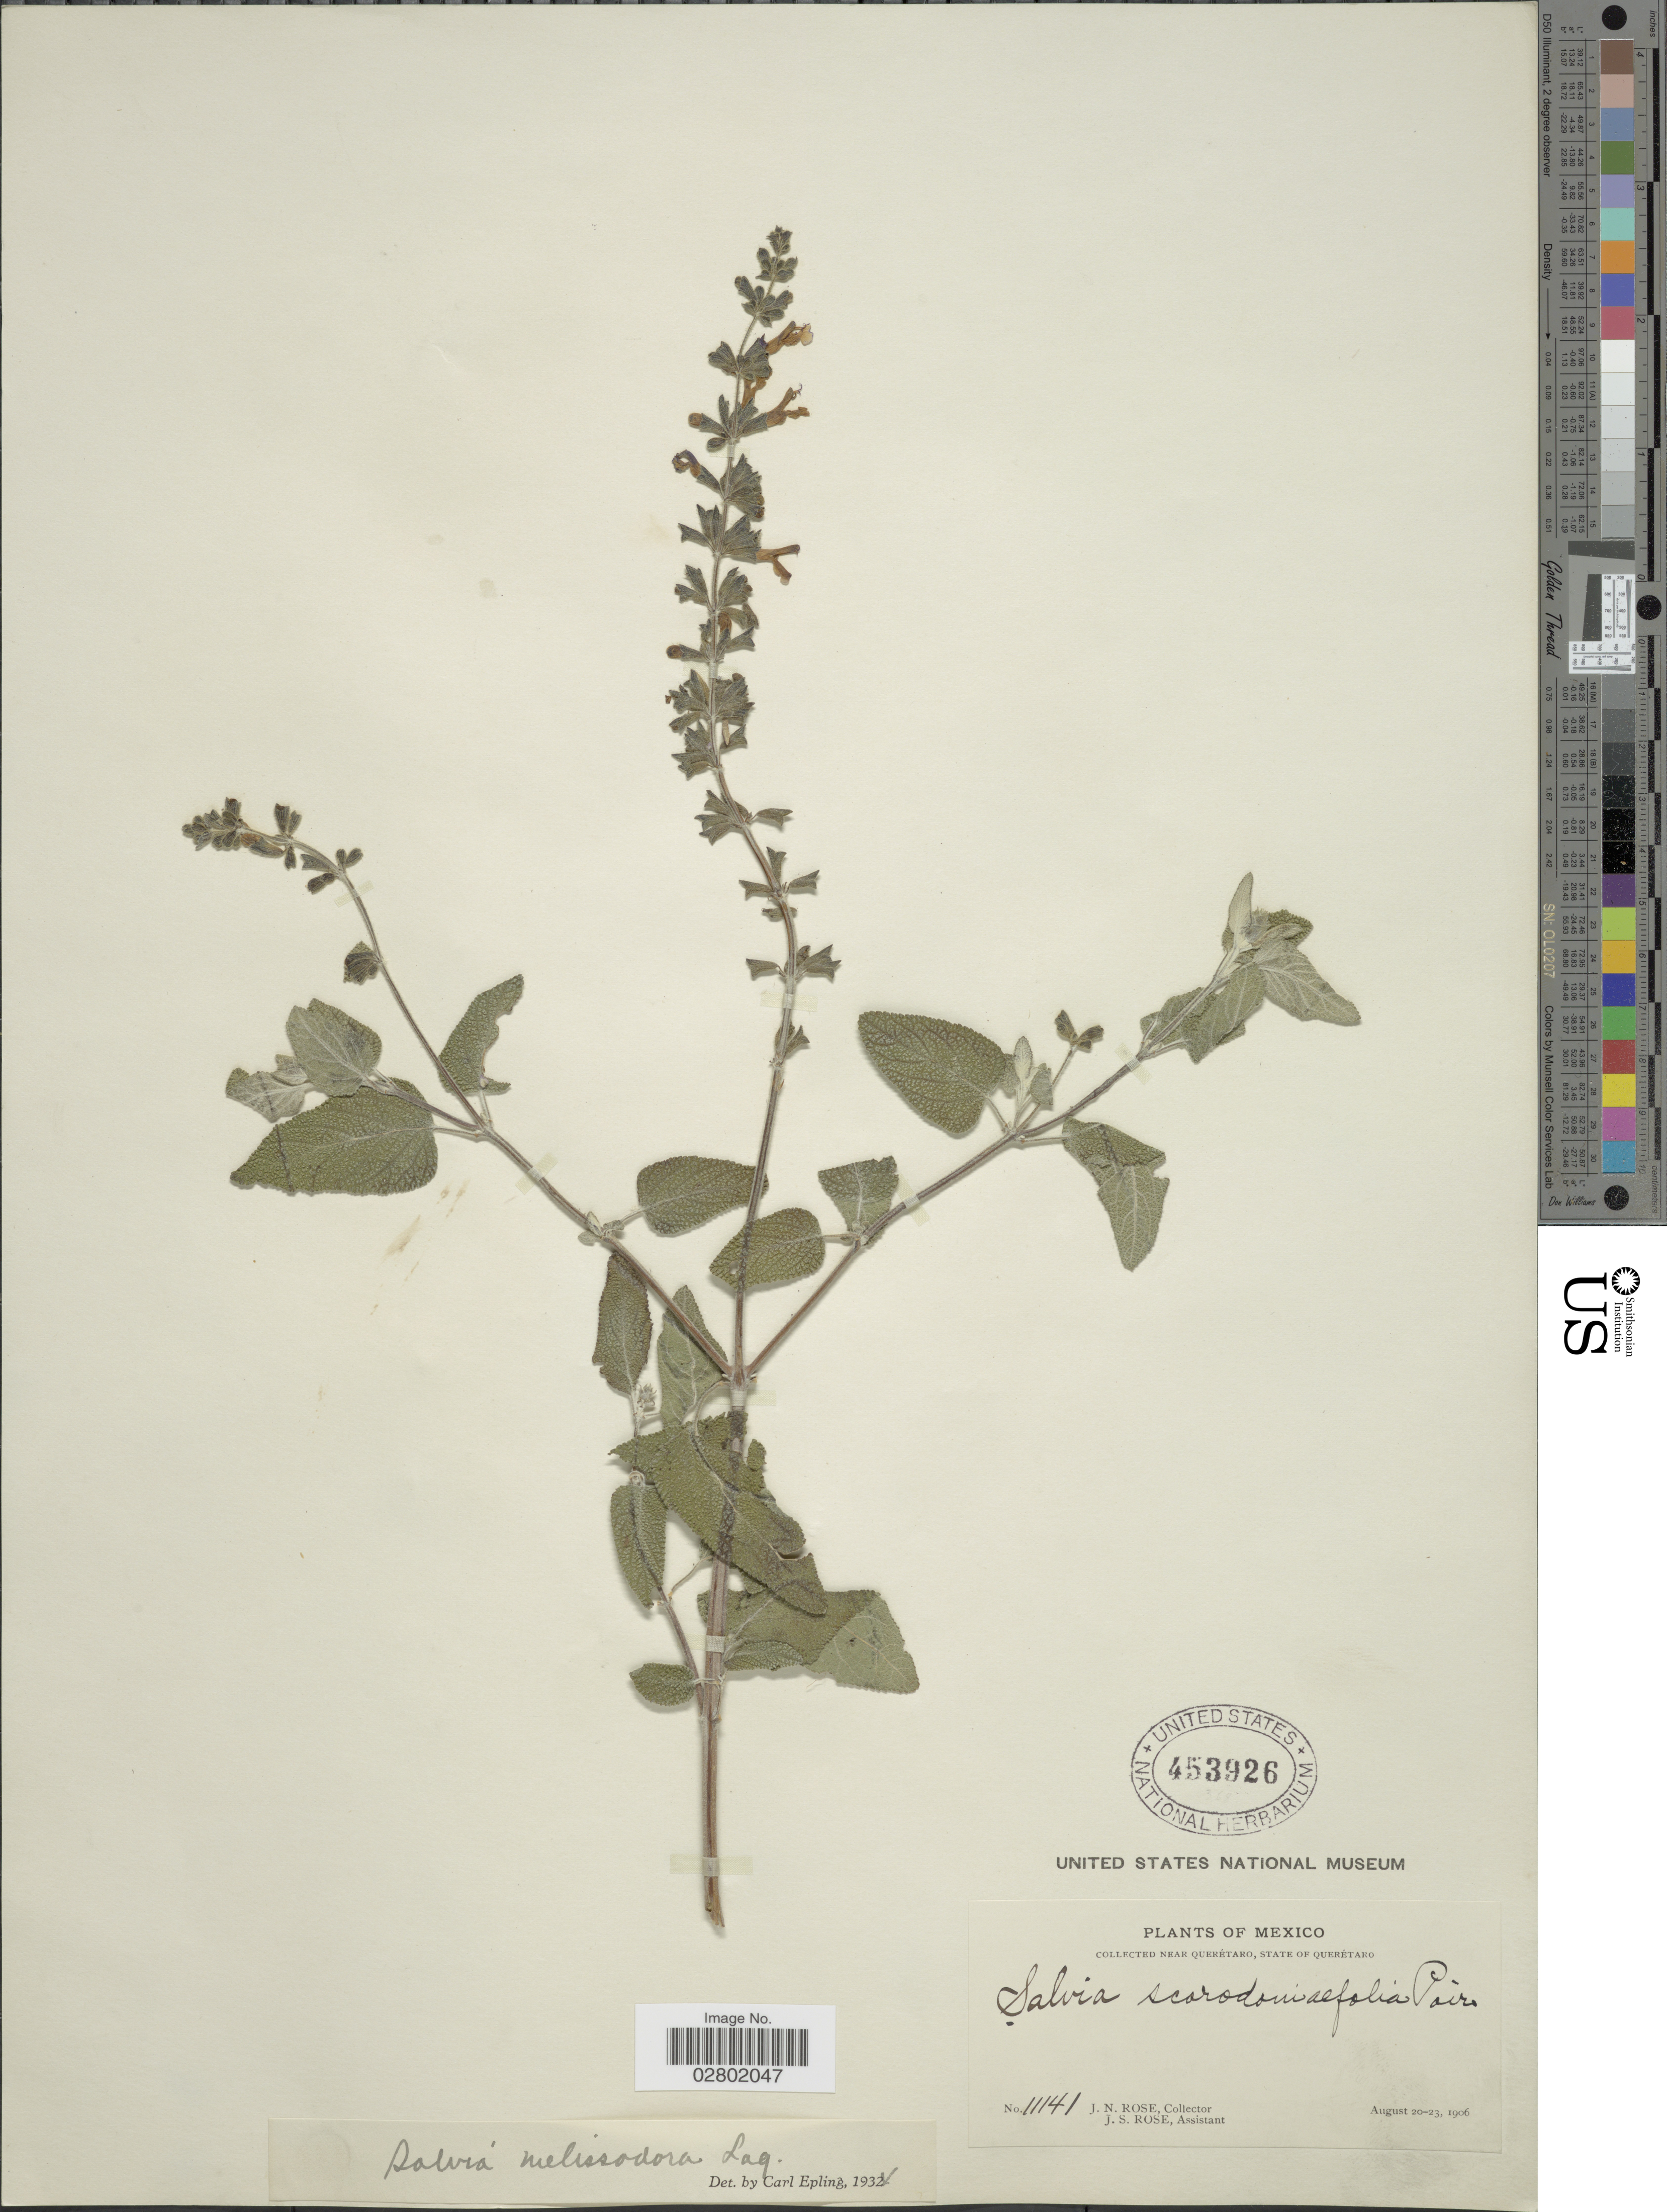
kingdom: Plantae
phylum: Tracheophyta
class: Magnoliopsida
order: Lamiales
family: Lamiaceae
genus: Salvia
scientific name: Salvia melissodora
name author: Lag.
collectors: J. N. Rose & J. S. Rose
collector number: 11141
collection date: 1906-08-20/1906-08-23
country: Mexico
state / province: Querétaro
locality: Near Querétaro.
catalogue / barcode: US 453926